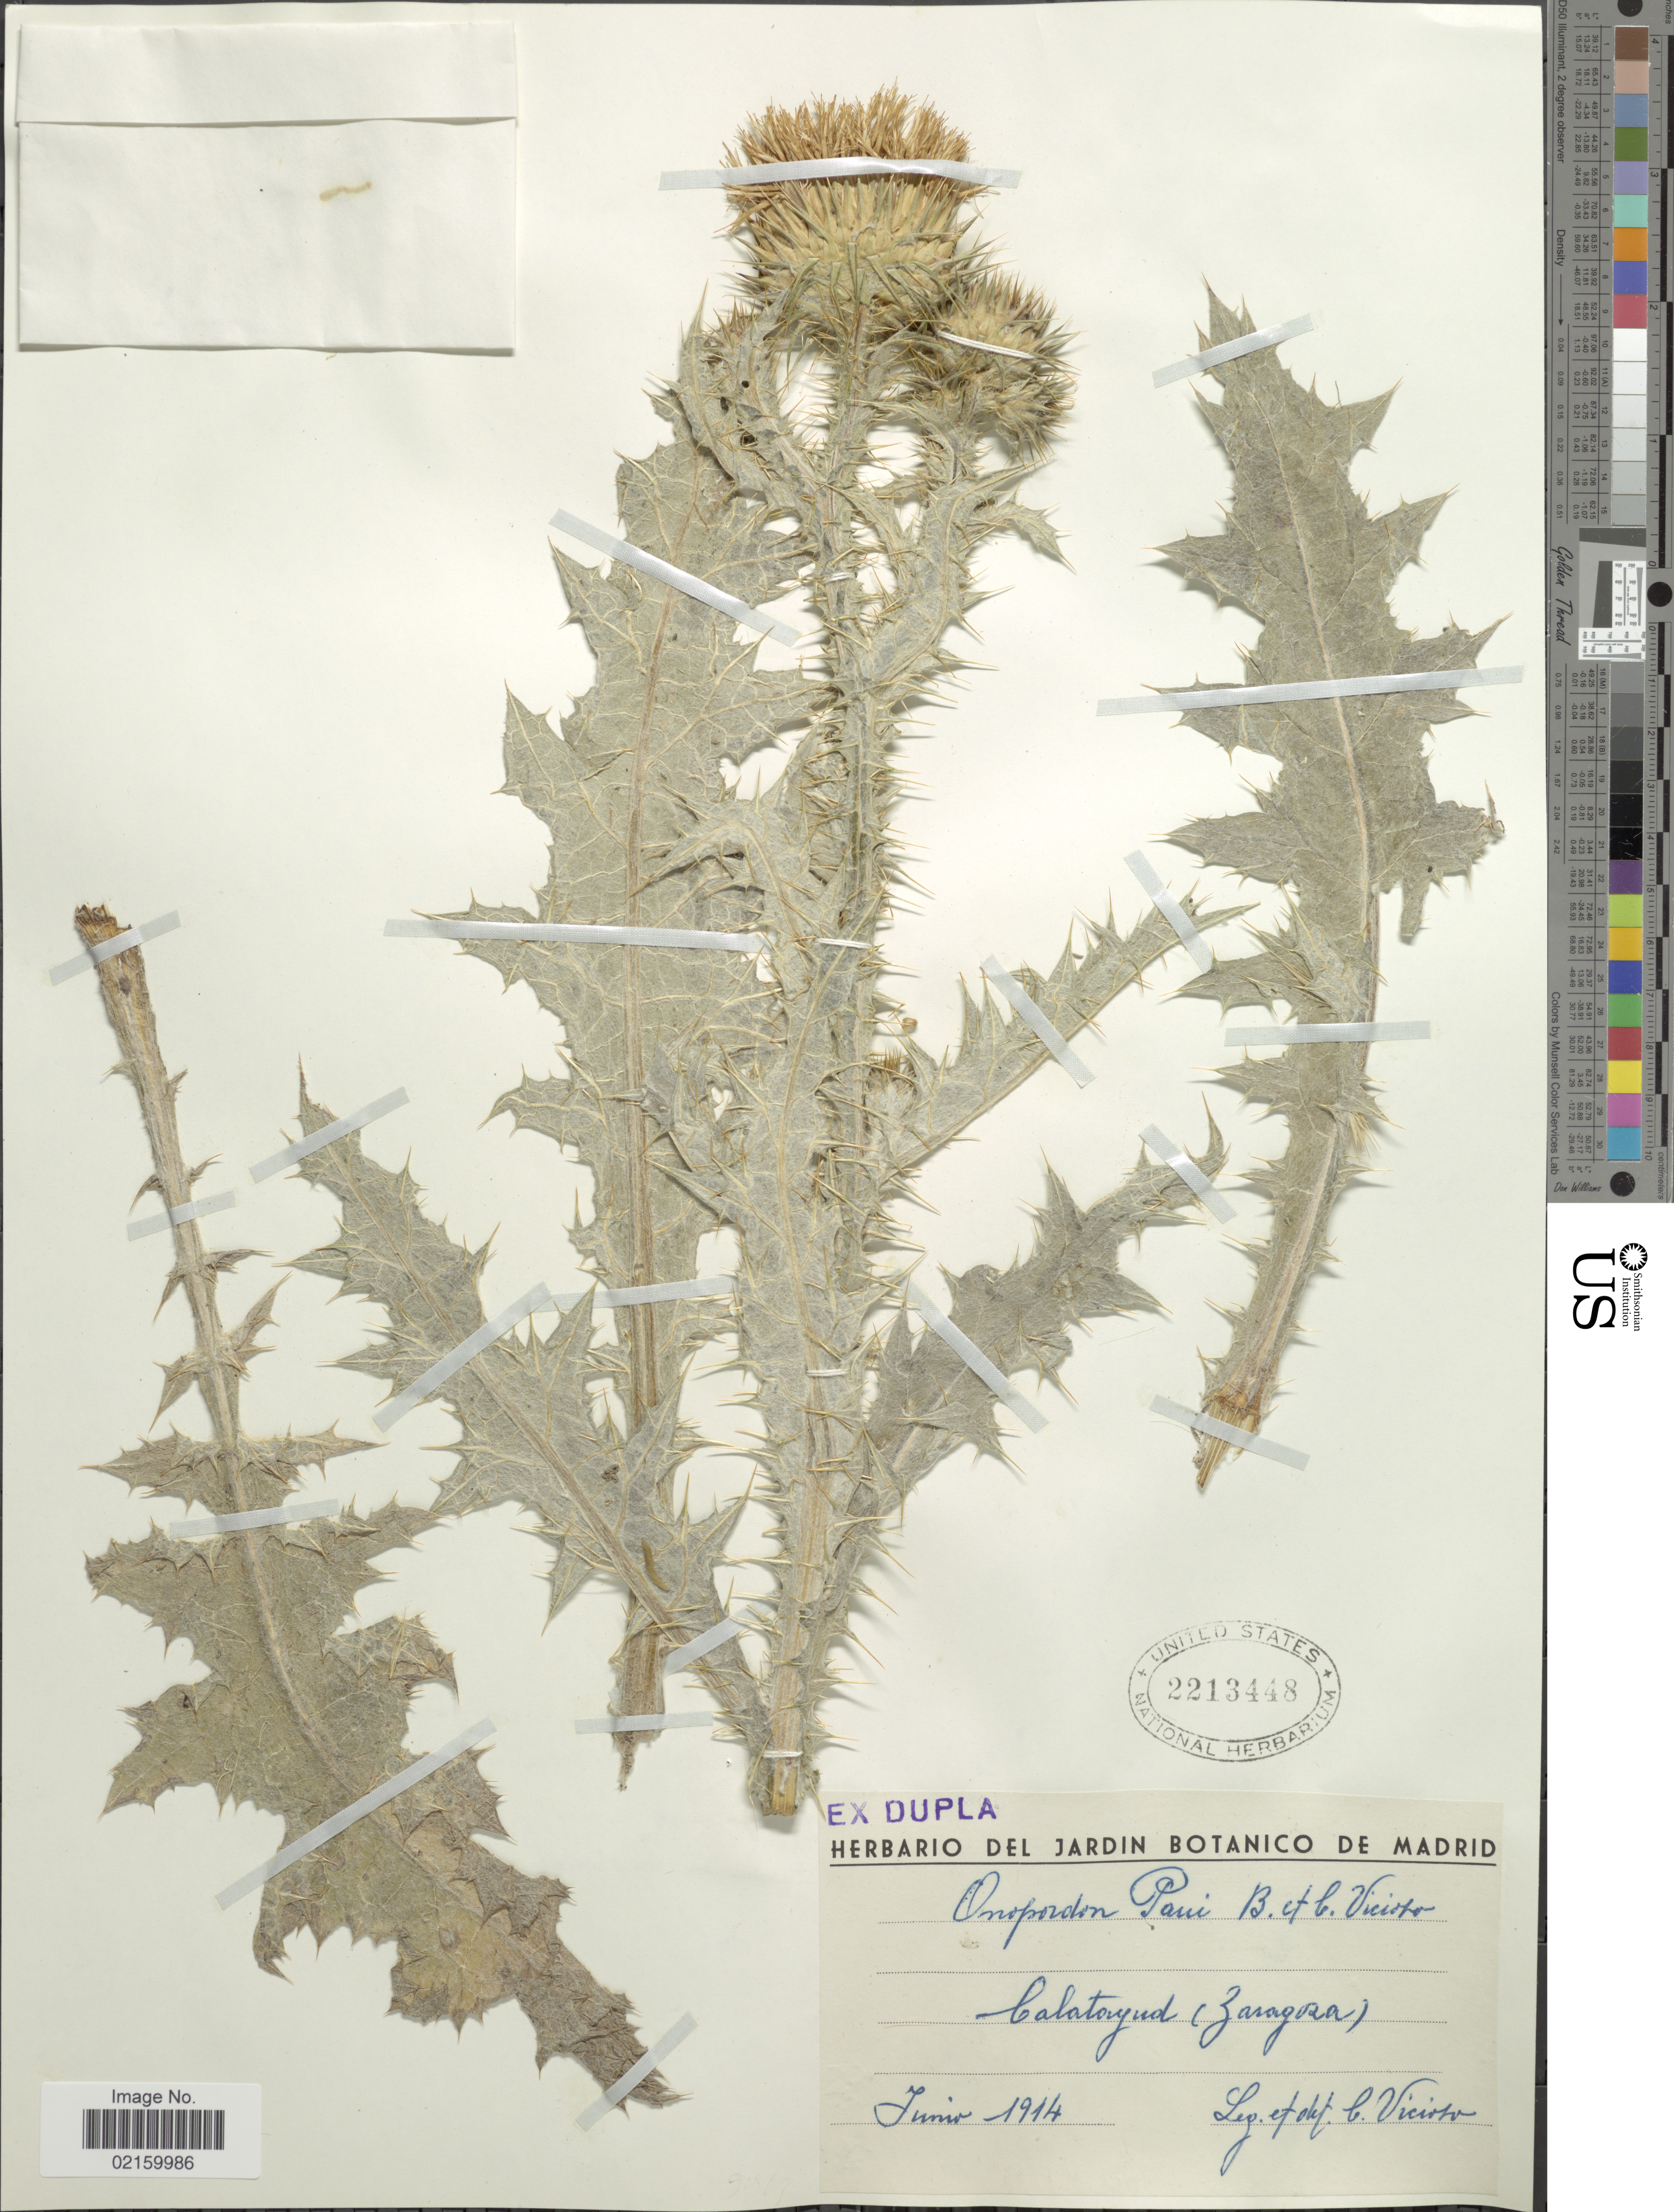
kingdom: Plantae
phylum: Tracheophyta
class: Magnoliopsida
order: Asterales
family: Asteraceae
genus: Onopordum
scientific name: Onopordum paui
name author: Vicioso & Vicioso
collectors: C. Vicioso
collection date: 1914-06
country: Spain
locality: Calatayud (Zaragoza)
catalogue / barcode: US 2213448